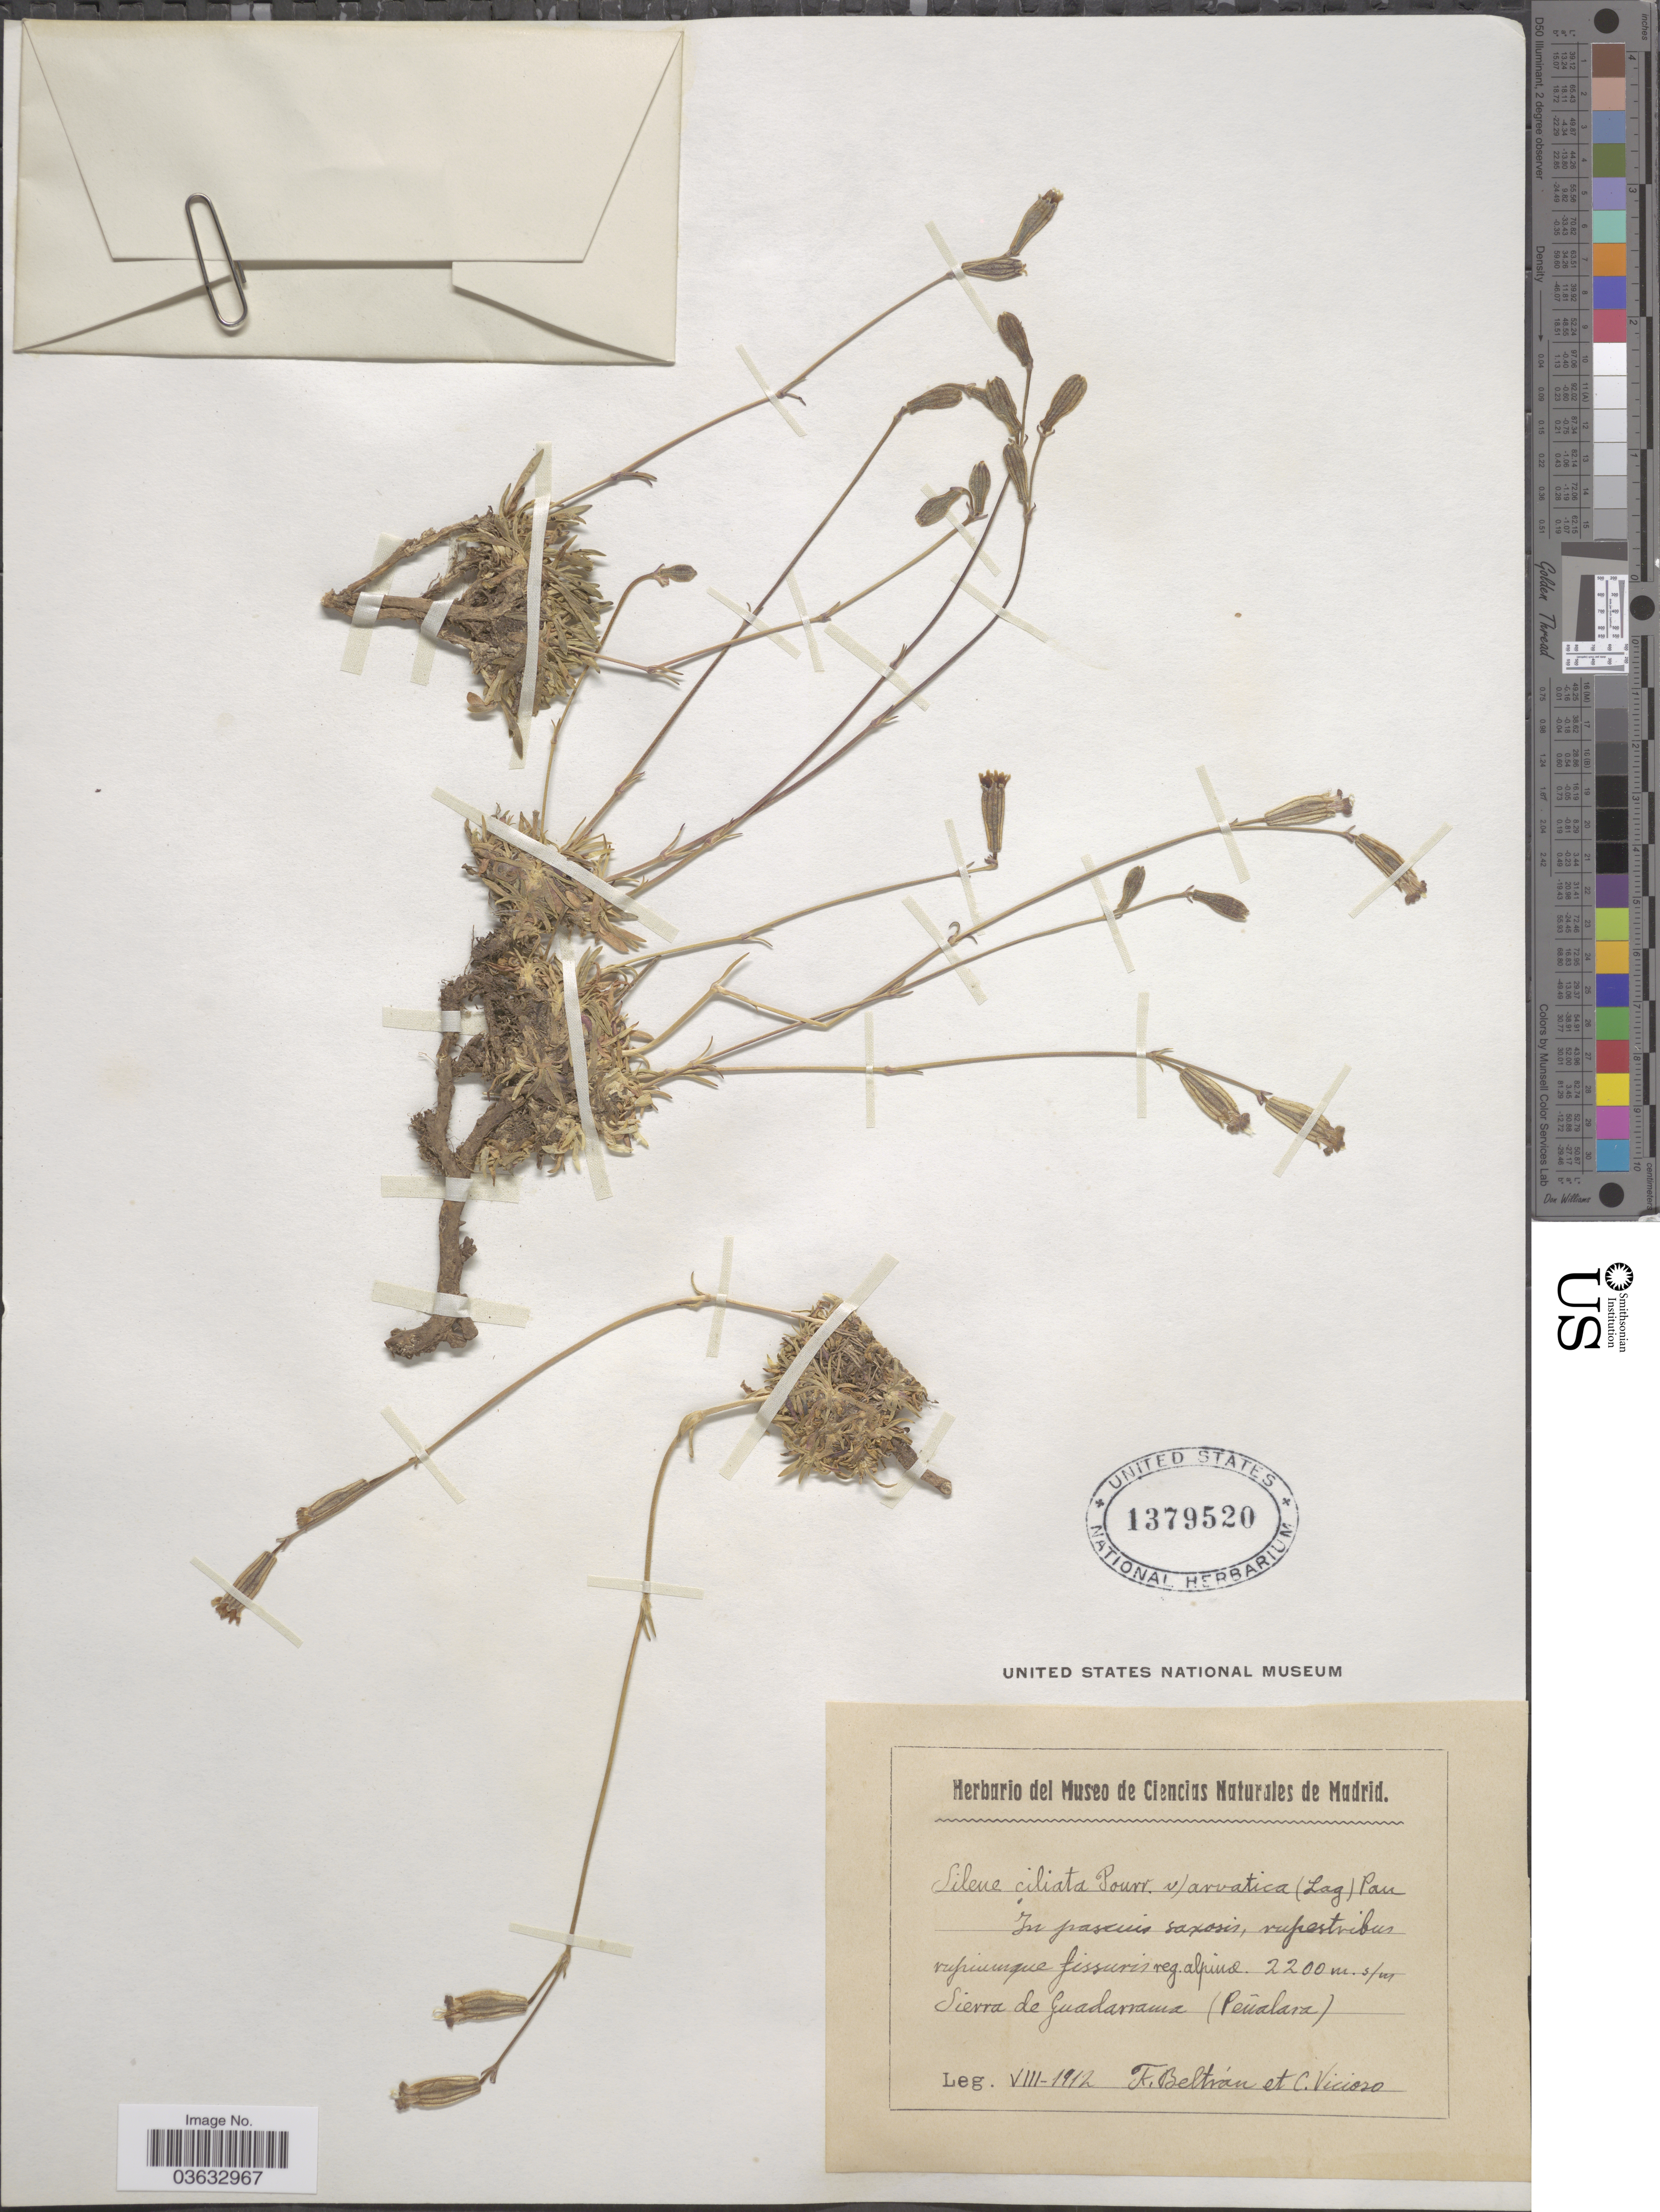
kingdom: Plantae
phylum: Tracheophyta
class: Magnoliopsida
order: Caryophyllales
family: Caryophyllaceae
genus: Silene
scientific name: Silene ciliata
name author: Pourr.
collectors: F. Beltran & C. Vicioso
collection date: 1912-08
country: Spain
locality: Sierra de Guadarrama (Peñalara).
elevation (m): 2200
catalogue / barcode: US 1379520